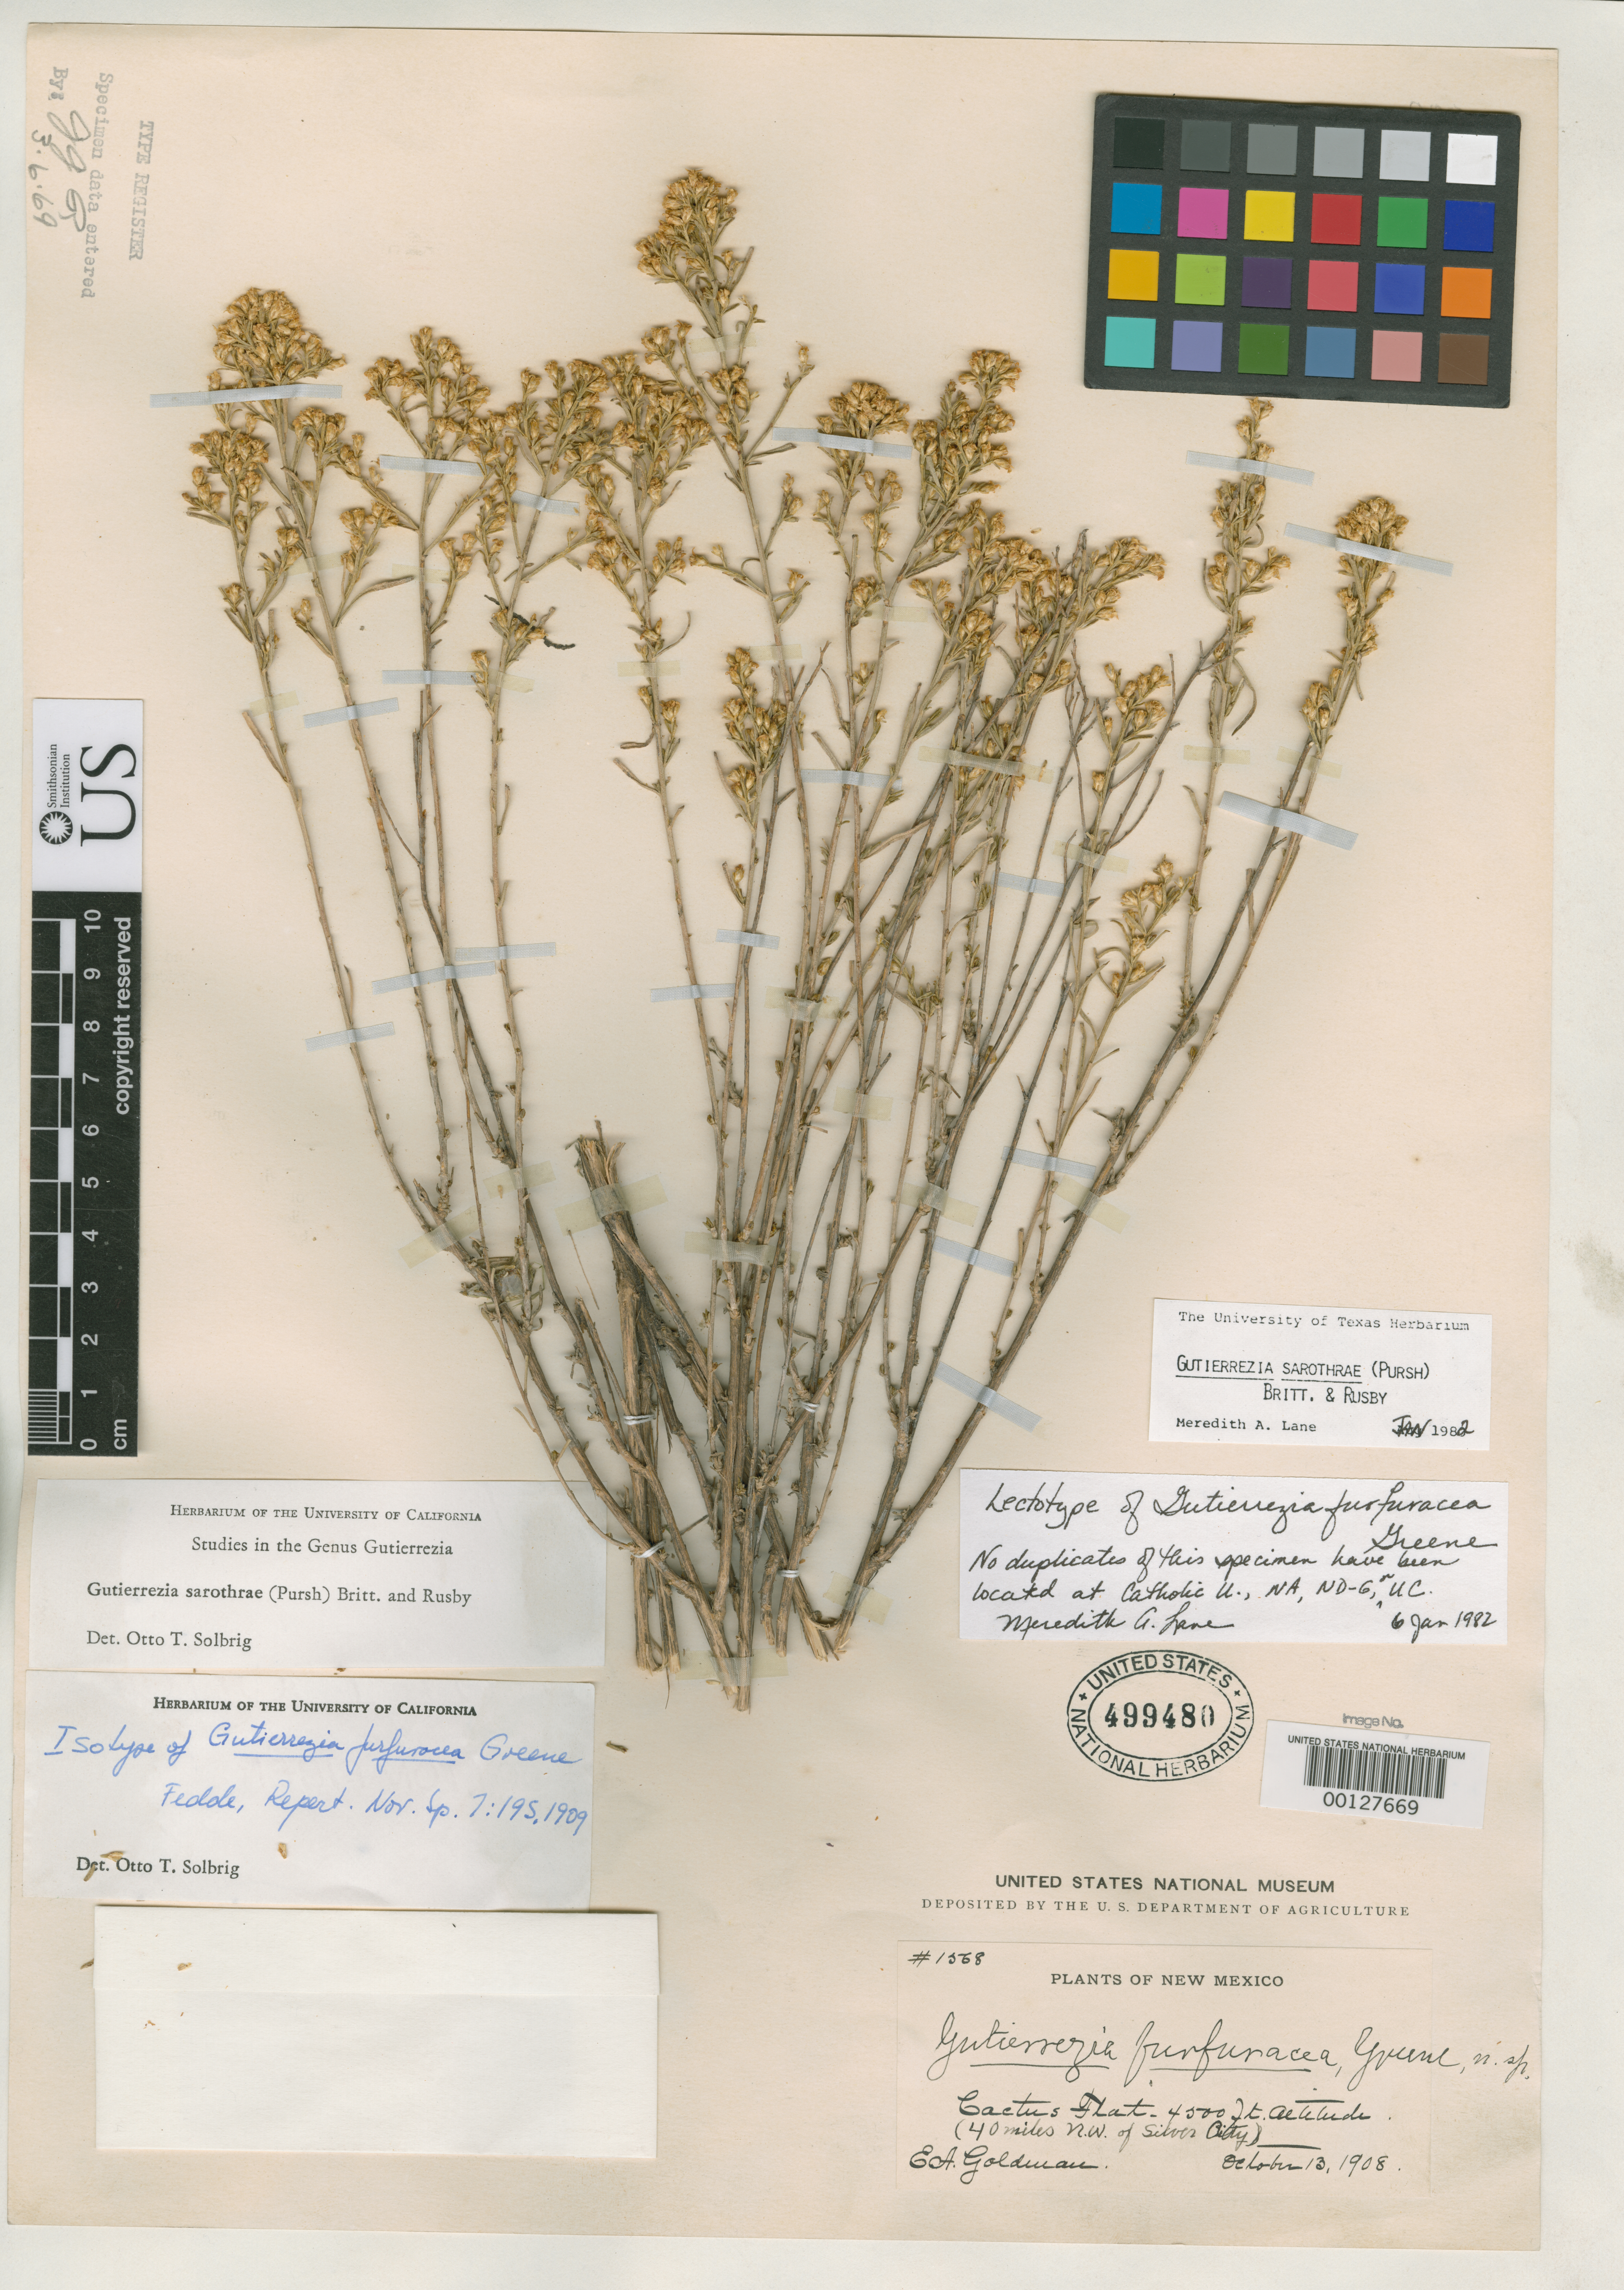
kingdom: Plantae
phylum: Tracheophyta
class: Magnoliopsida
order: Asterales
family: Asteraceae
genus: Gutierrezia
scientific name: Gutierrezia furfuracea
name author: Greene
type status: Isotype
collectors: E. A. Goldman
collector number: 1568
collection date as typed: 13 Oct 1908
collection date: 1908-10-13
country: United States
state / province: New Mexico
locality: Silver City.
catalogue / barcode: US 499480